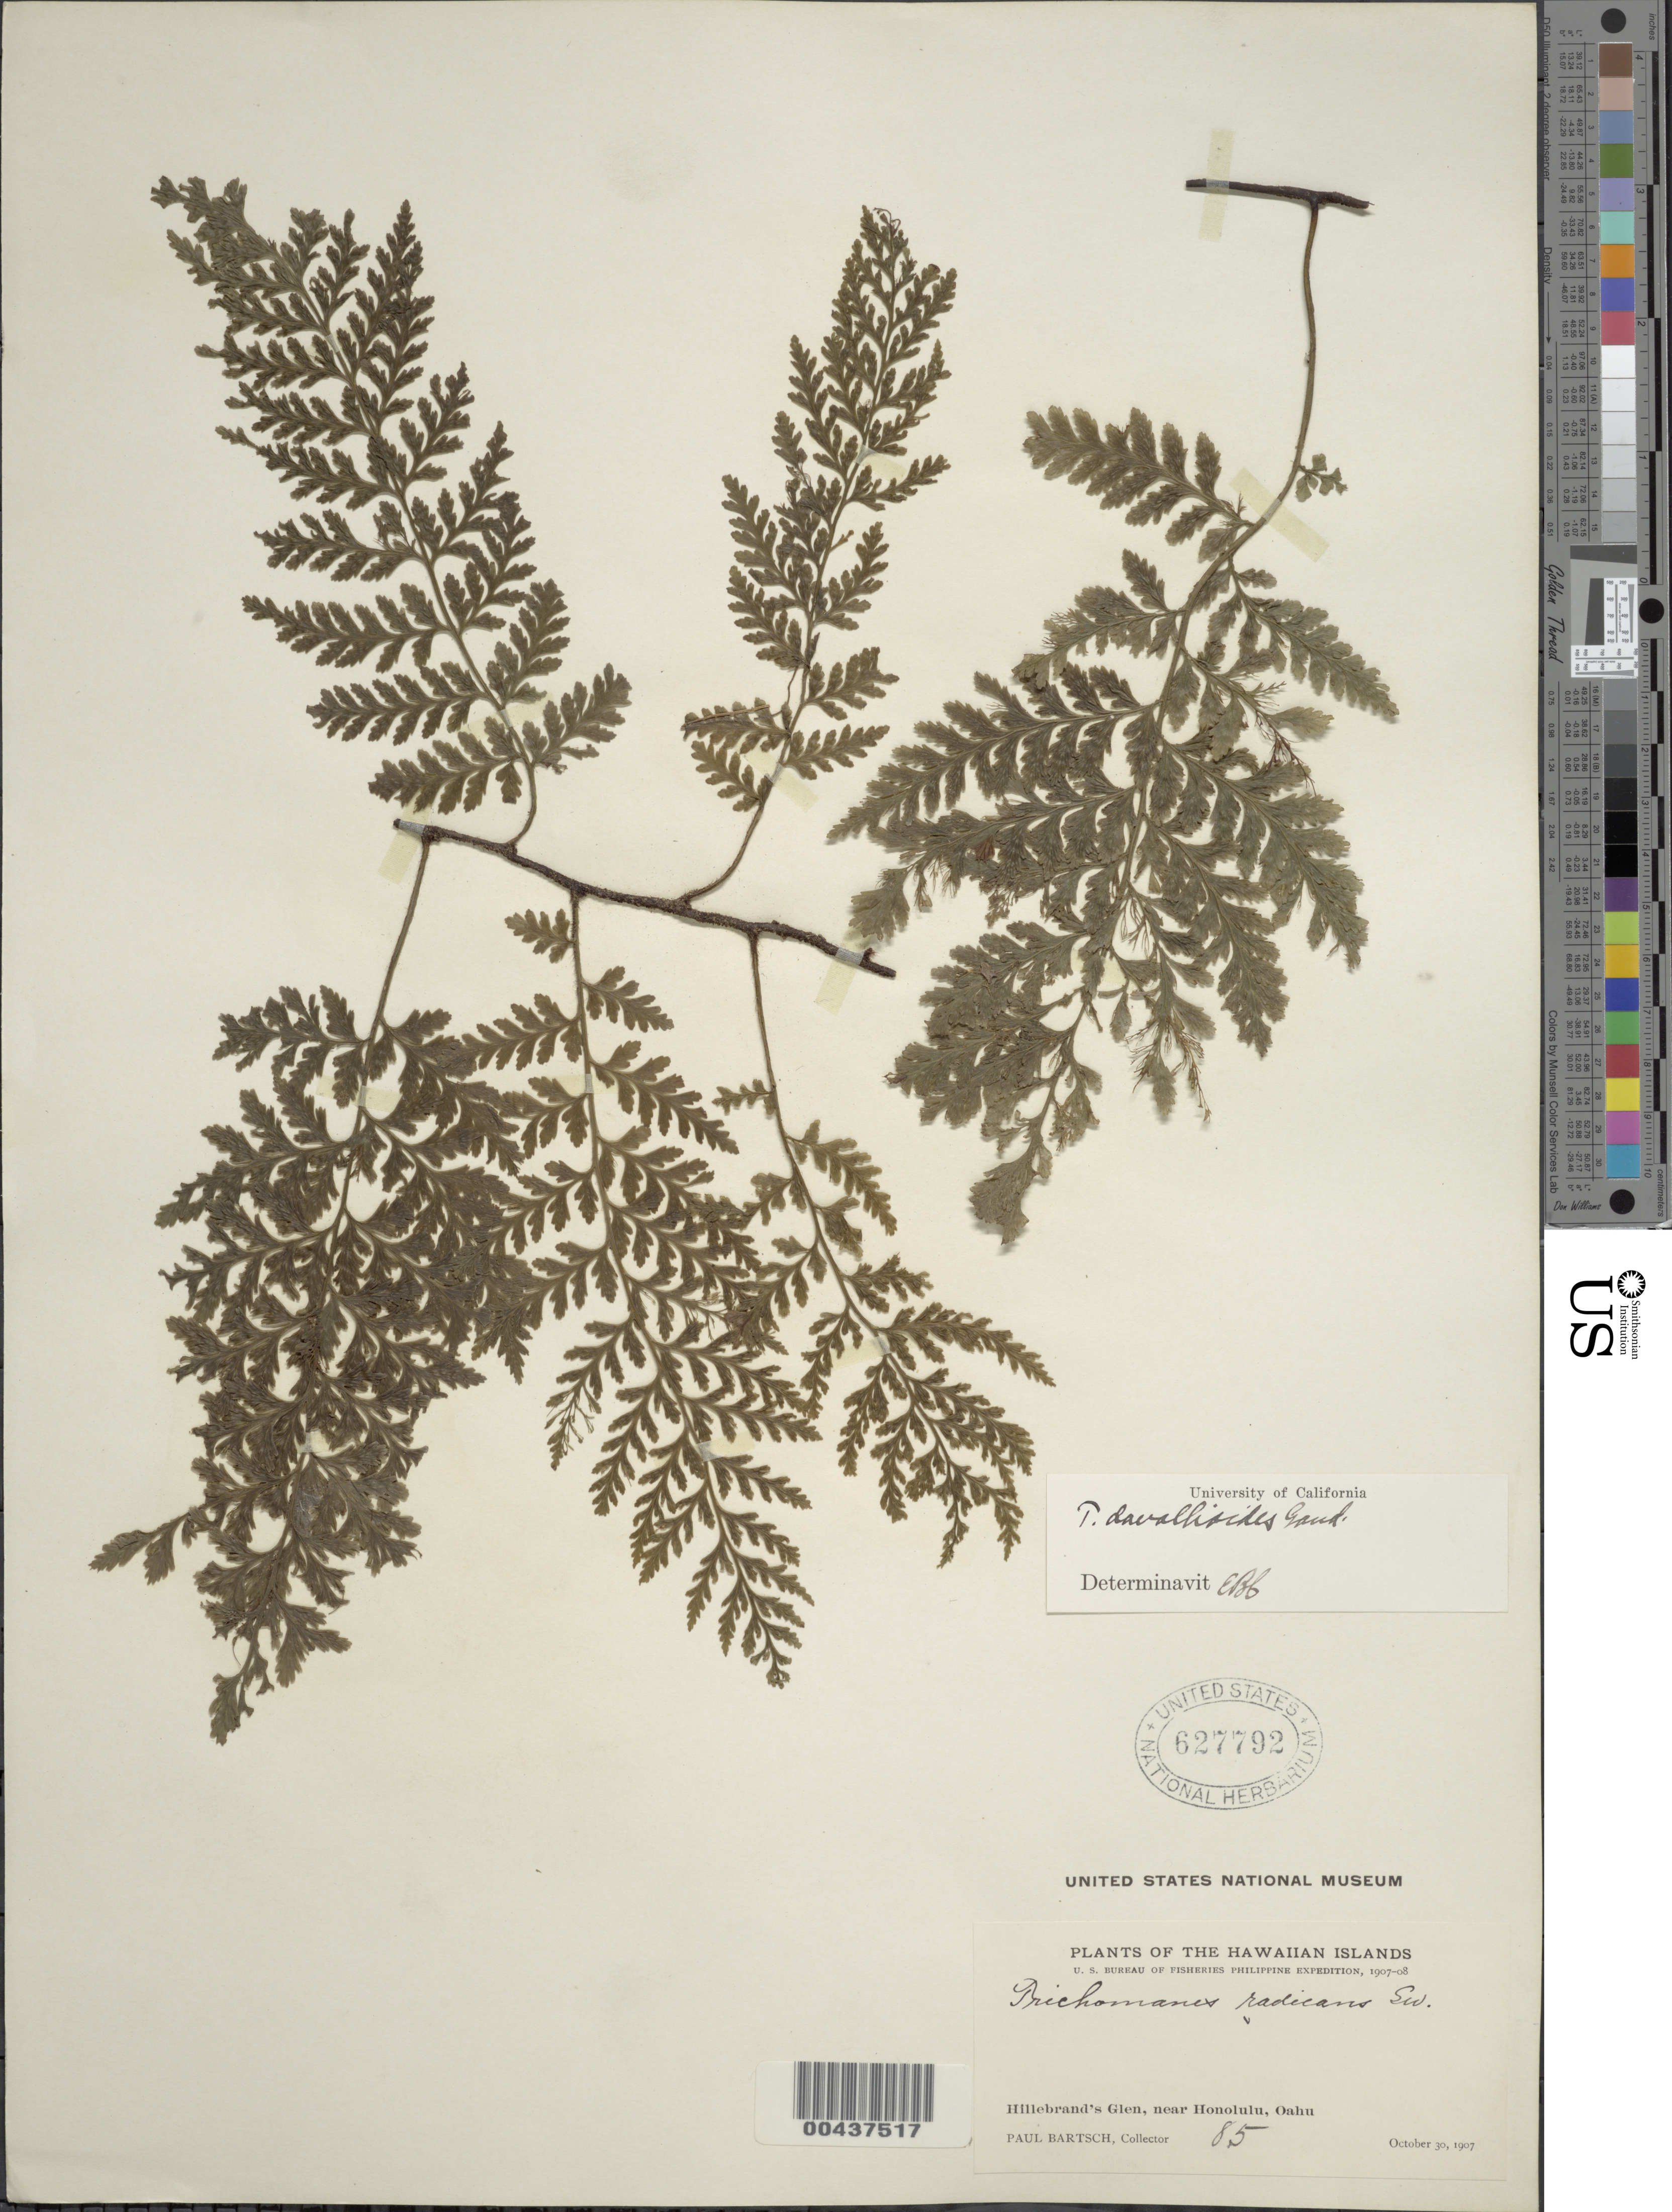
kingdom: Plantae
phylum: Tracheophyta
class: Polypodiopsida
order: Hymenophyllales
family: Hymenophyllaceae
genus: Vandenboschia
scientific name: Vandenboschia davallioides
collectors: P. Bartsch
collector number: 85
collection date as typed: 30 Oct 1907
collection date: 1907-10-30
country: United States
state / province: Hawaii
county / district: Honolulu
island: Oahu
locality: Hillebrand's Glen, near Honolulu, Oahu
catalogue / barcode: US 627792